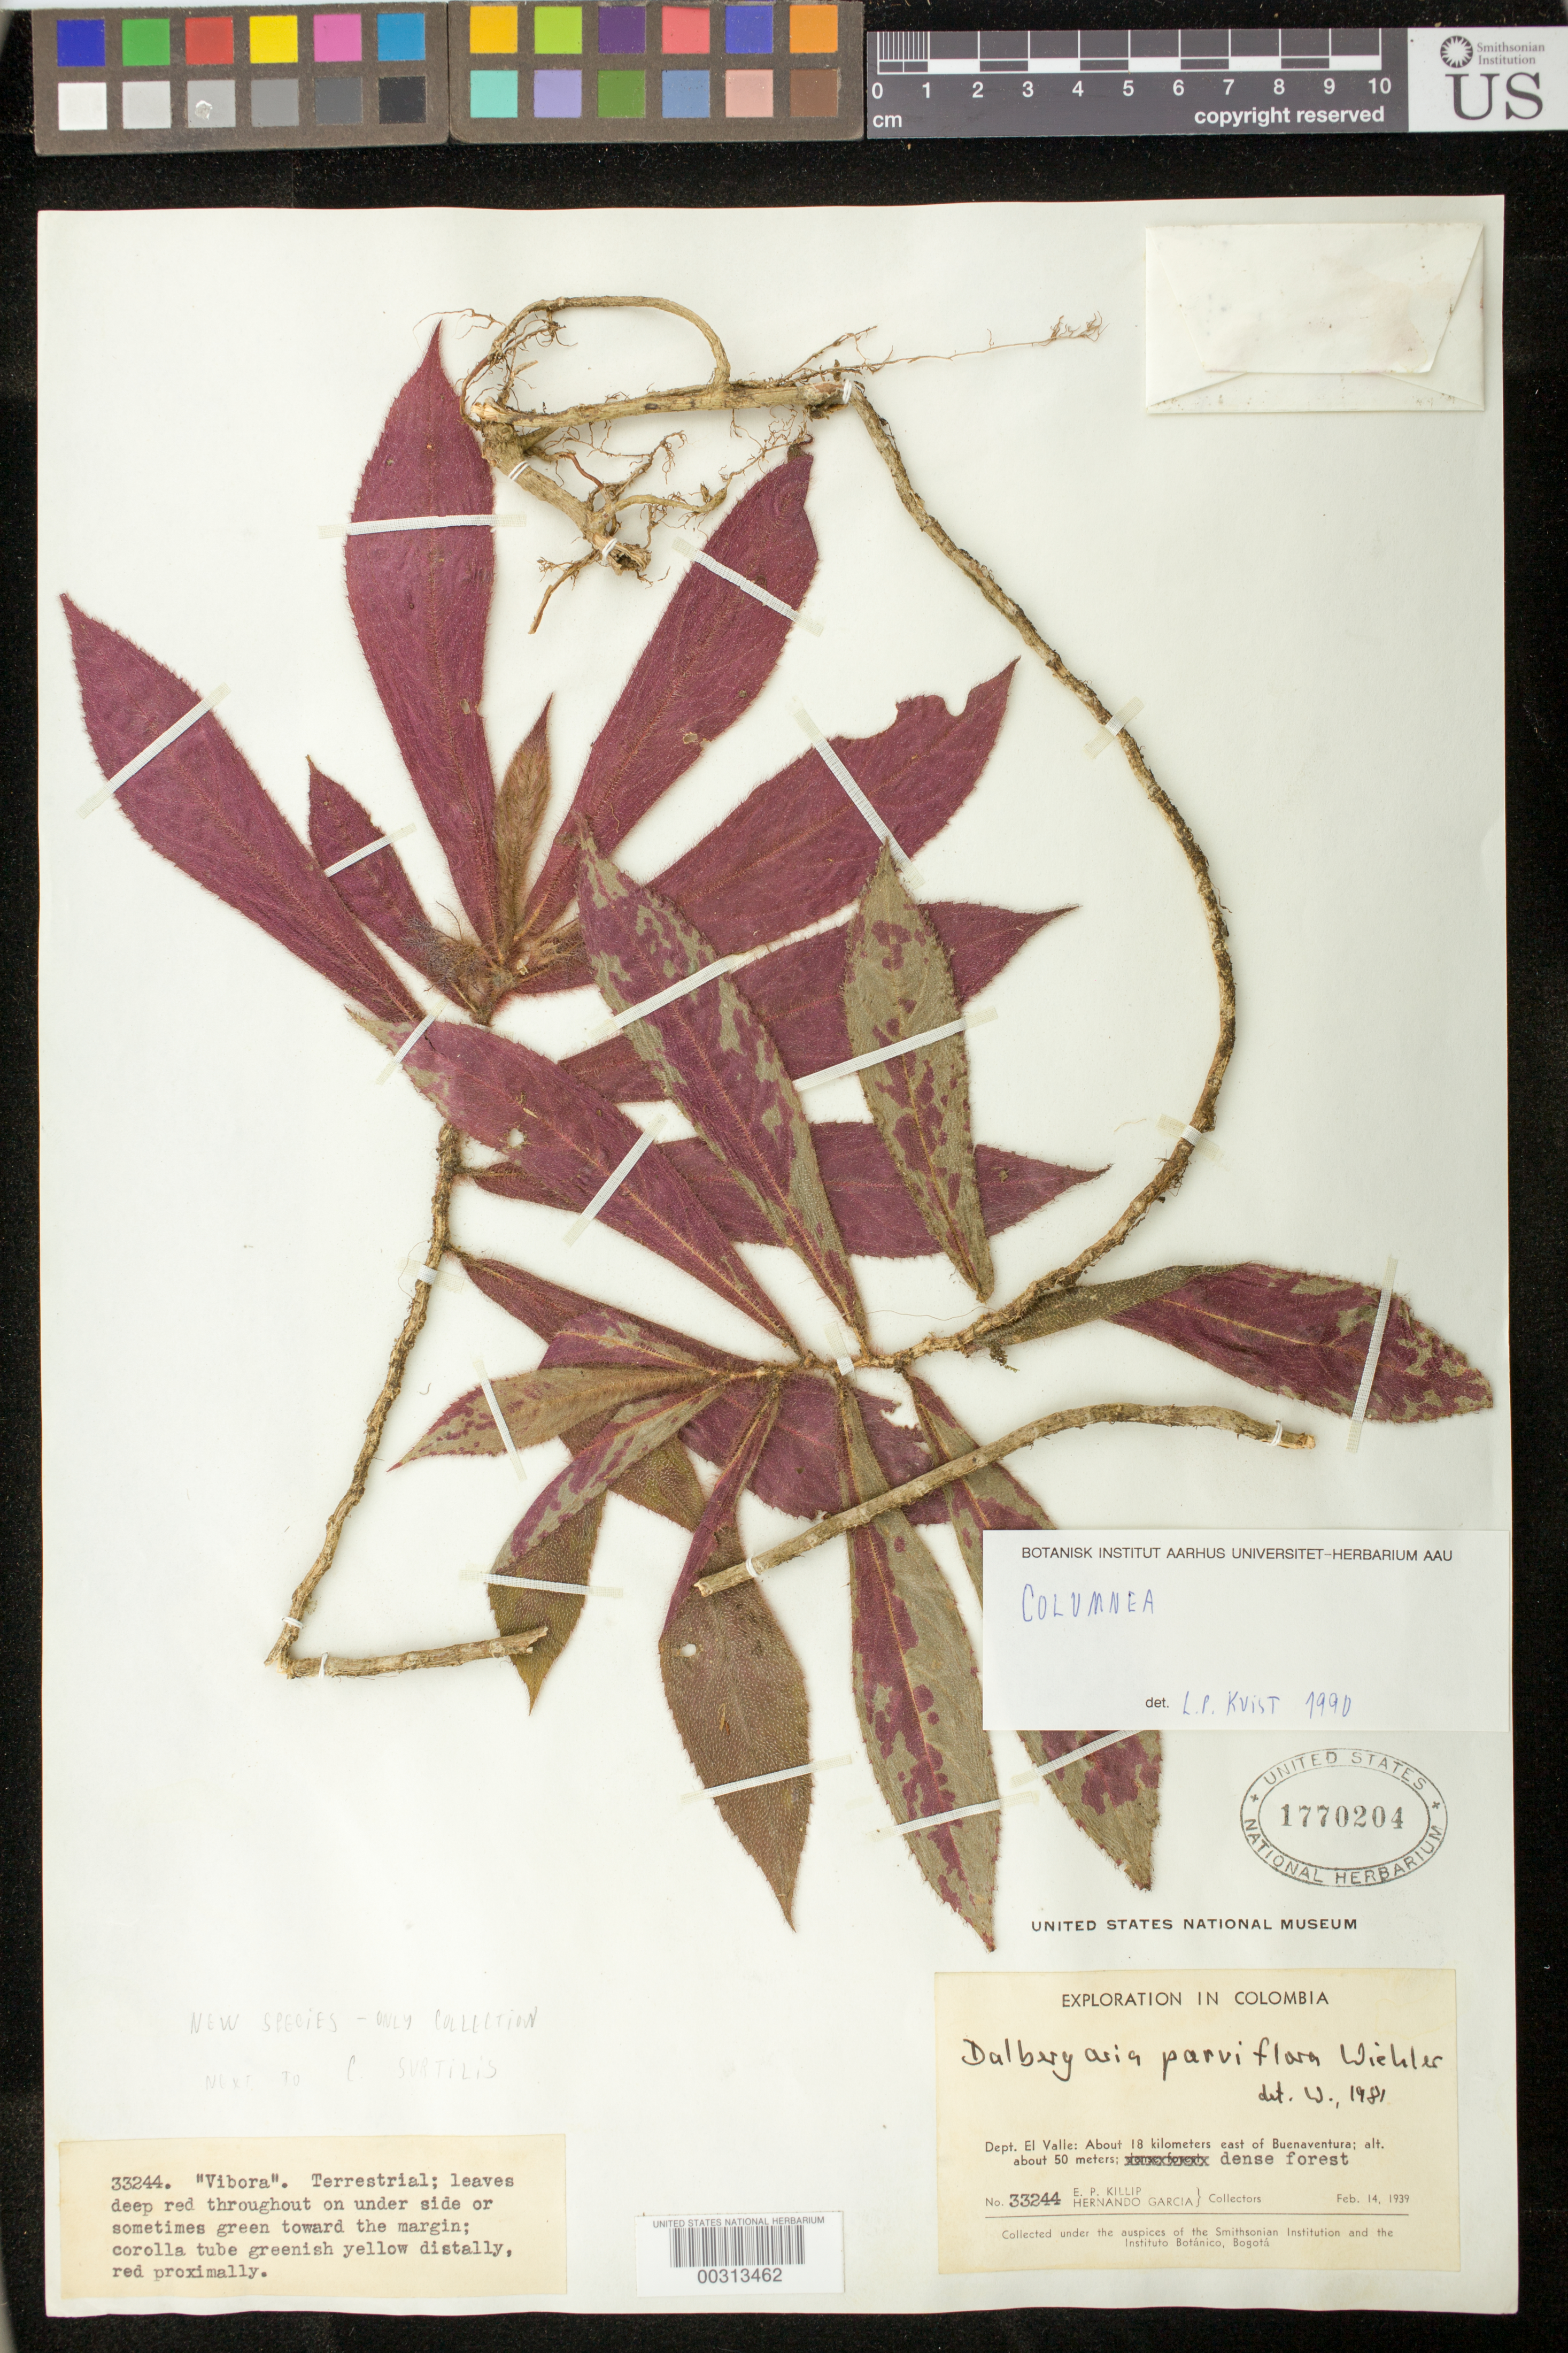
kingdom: Plantae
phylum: Tracheophyta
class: Magnoliopsida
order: Lamiales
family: Gesneriaceae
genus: Columnea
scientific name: Columnea magentotricha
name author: Parra-Lizc. & Solano-C.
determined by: Clark, J. L.; Skog, Laurence E.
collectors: E. P. Killip & H. García Barriga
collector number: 33244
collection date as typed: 14 Feb 1939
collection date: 1939-02-14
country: Colombia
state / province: Valle del Cauca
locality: E of Buenaventura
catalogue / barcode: US 1770204